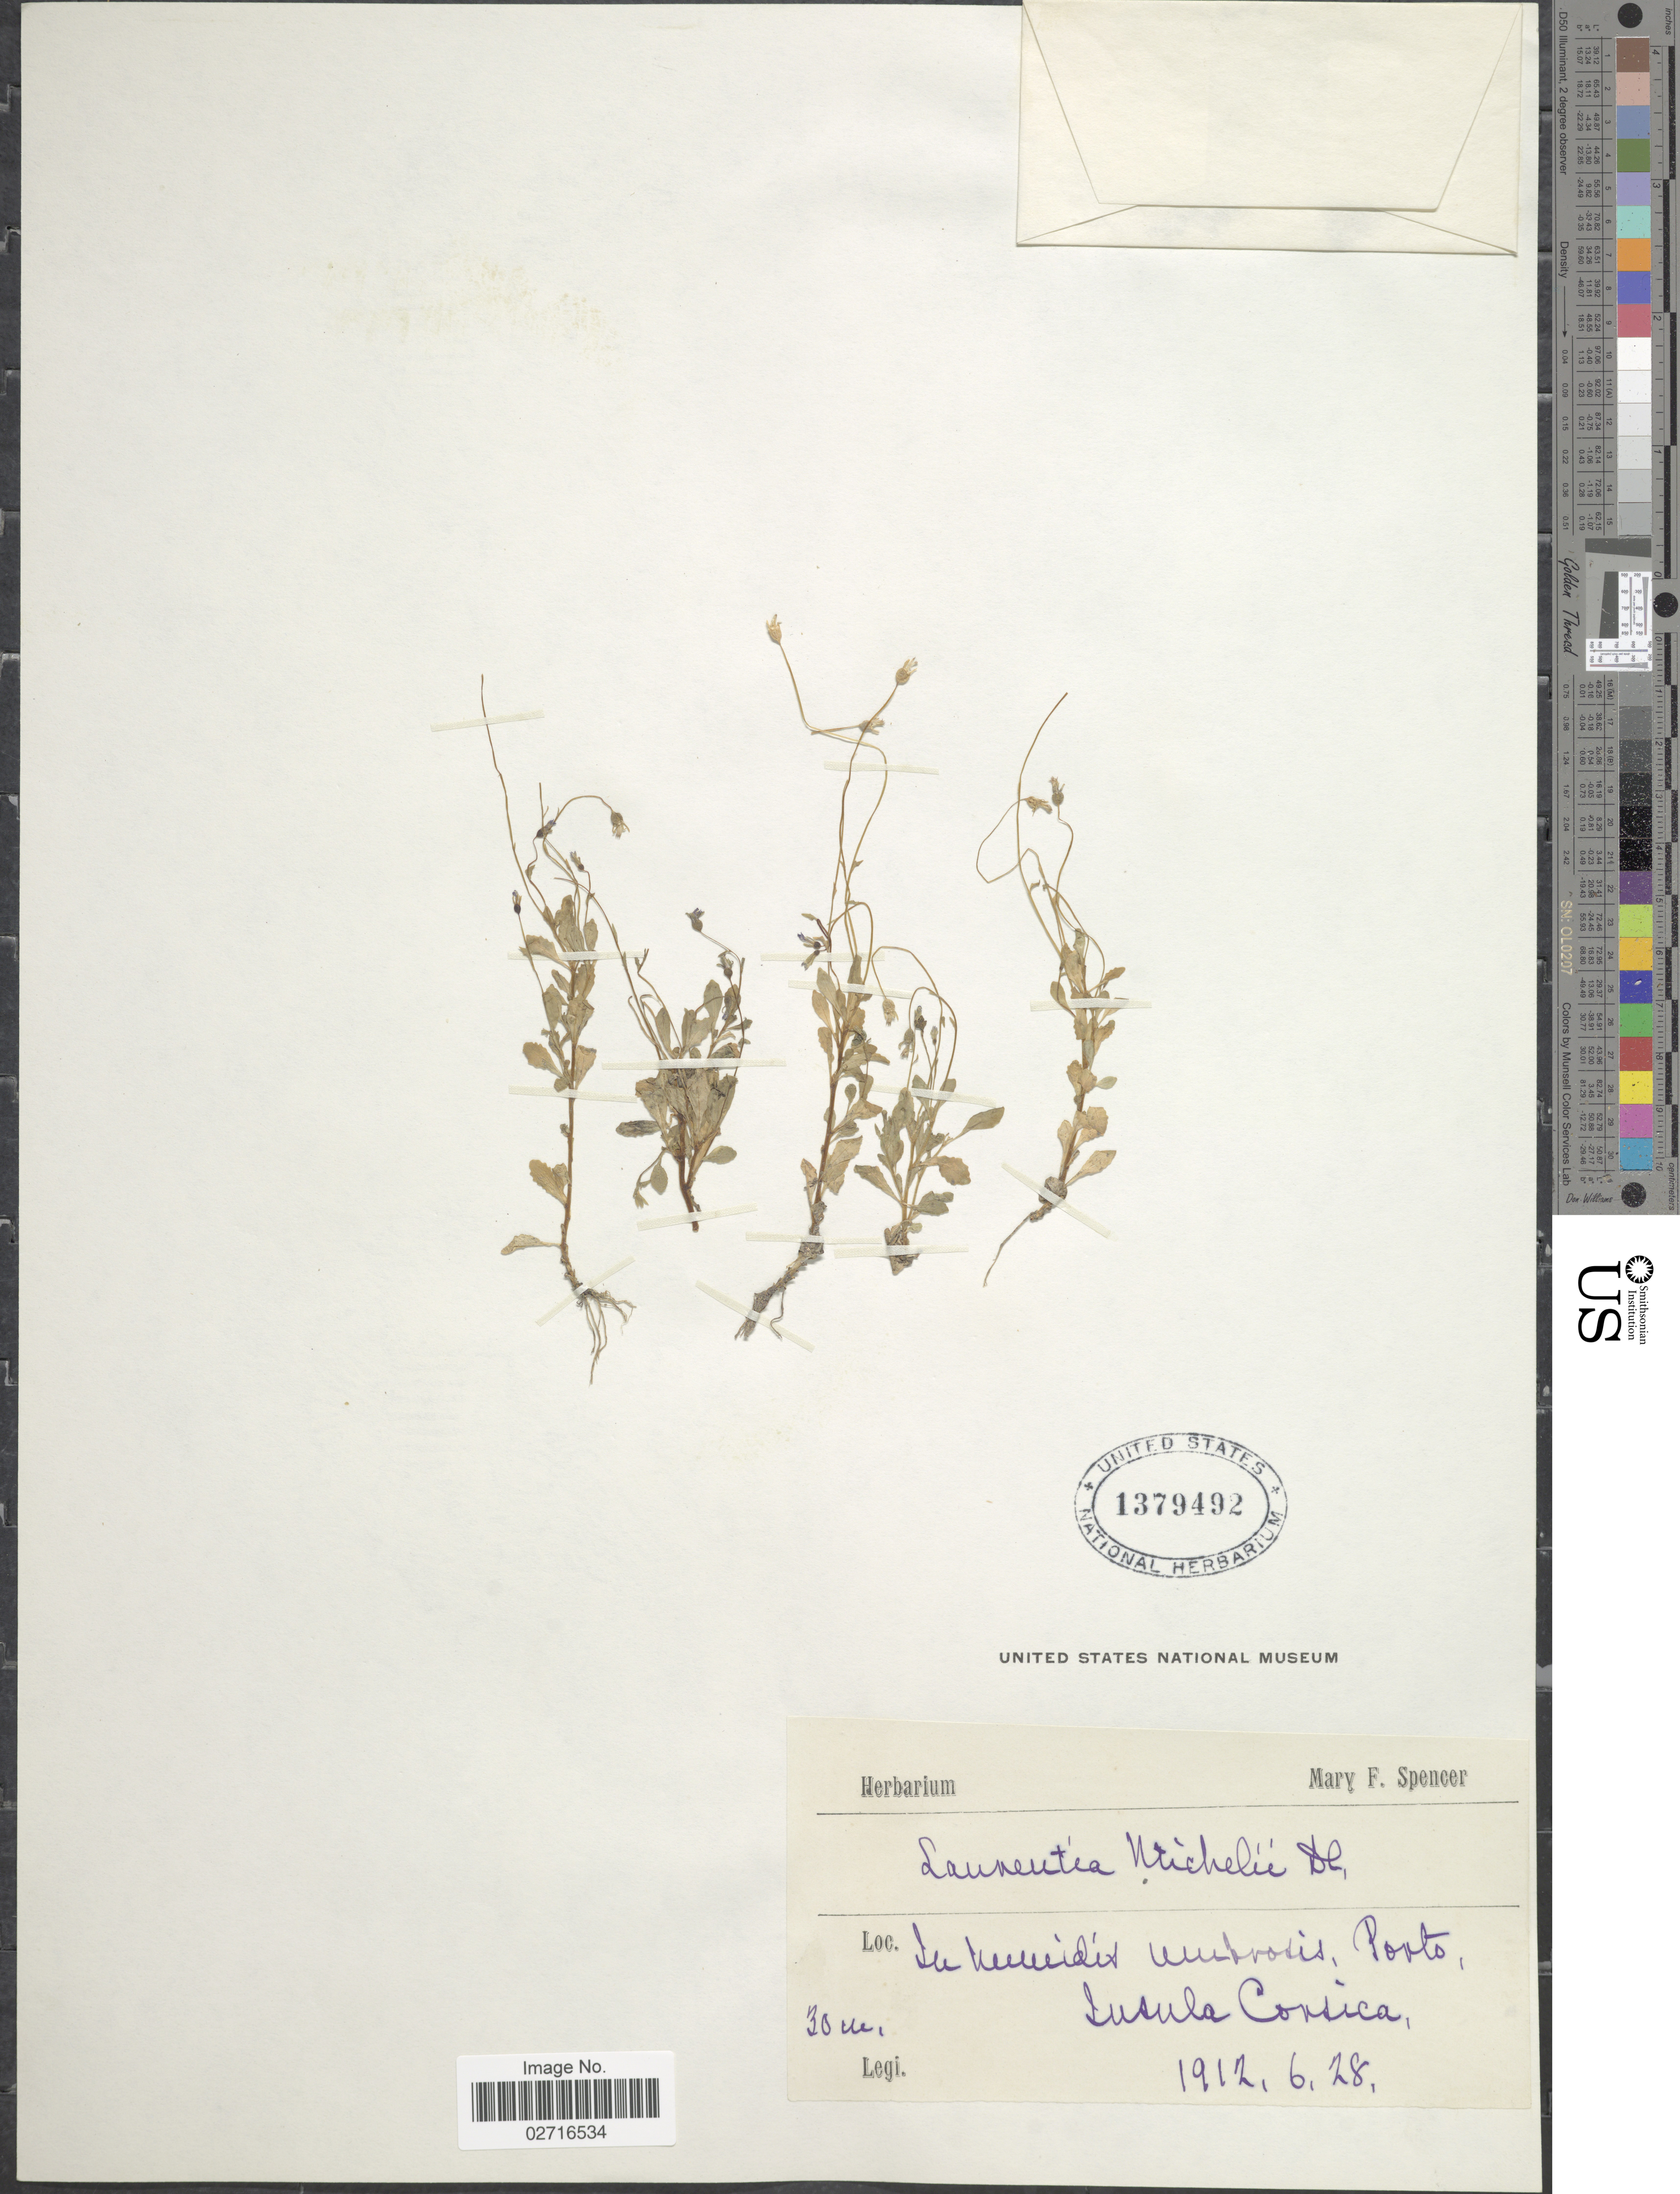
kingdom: Plantae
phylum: Tracheophyta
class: Magnoliopsida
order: Asterales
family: Campanulaceae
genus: Laurentia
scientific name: Laurentia michelii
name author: A. DC.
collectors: ex herb. Spencer, Mary Fiske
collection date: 1912-06-28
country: Portugal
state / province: Porto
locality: In [illegible text] umbrosis, Porto, Insula Corsica[interpreted]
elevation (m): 30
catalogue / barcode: US 1379492